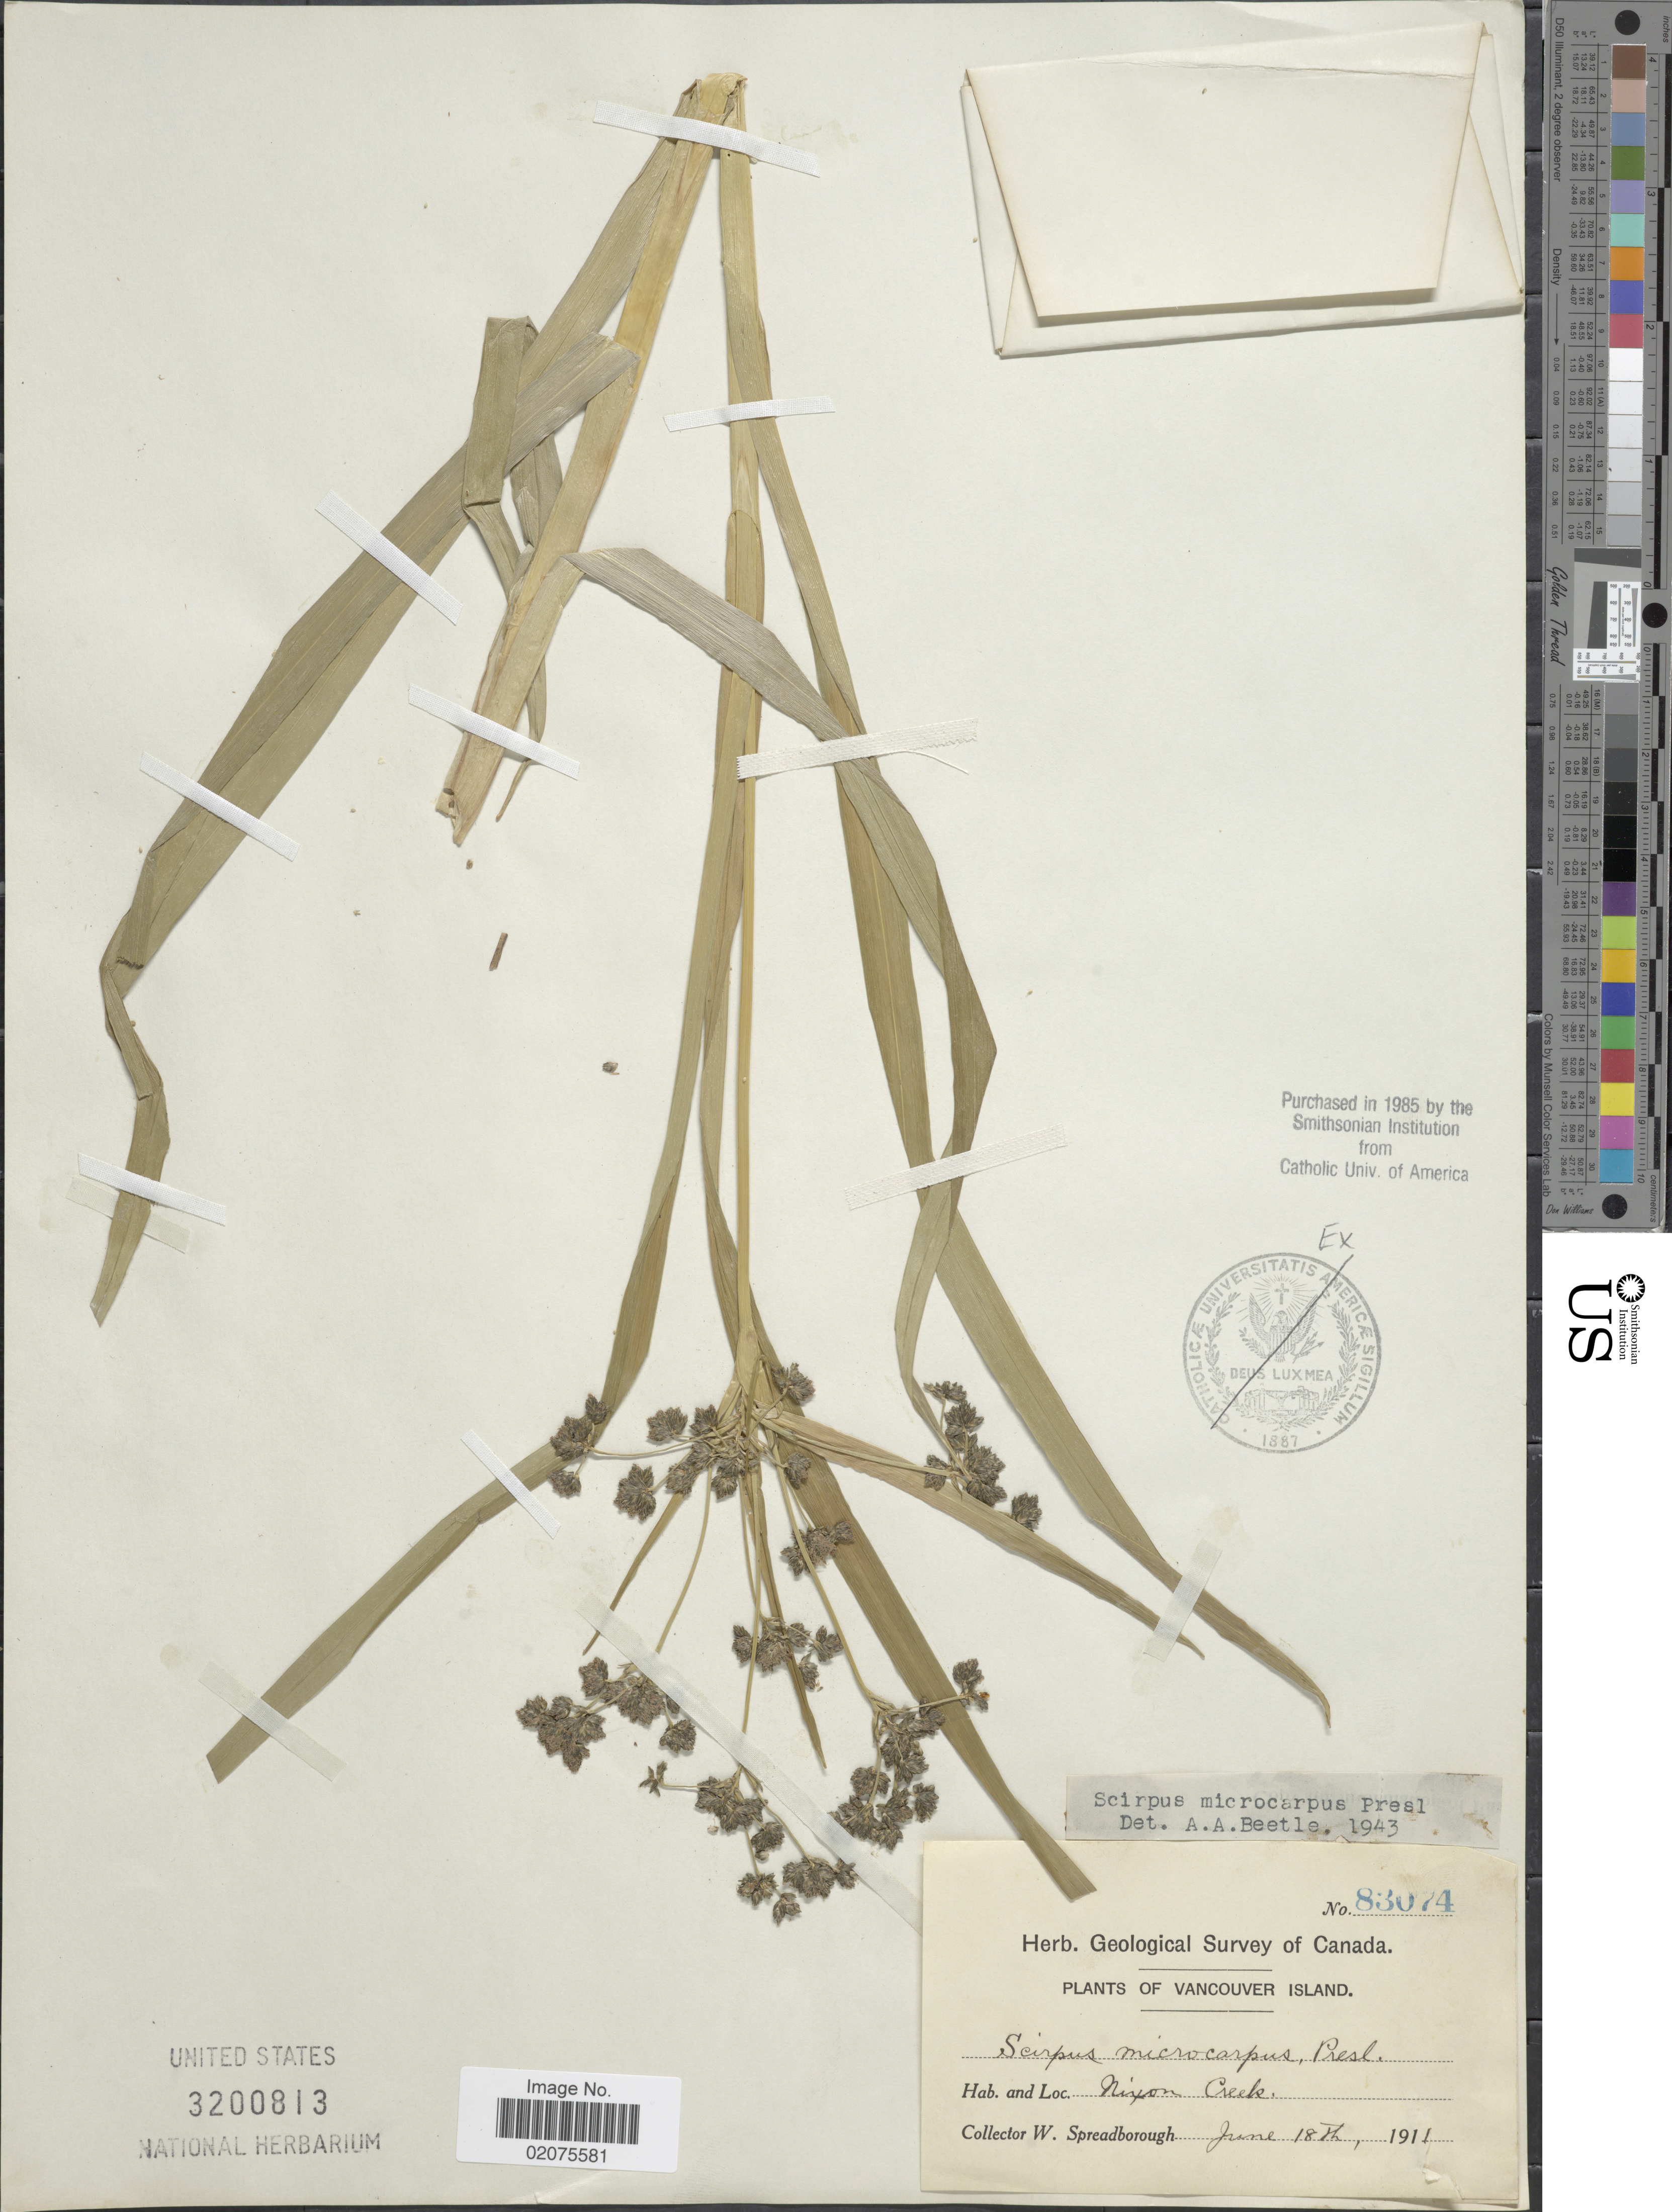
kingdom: Plantae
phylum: Tracheophyta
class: Liliopsida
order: Poales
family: Cyperaceae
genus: Scirpus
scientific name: Scirpus microcarpus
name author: J. Presl & C. Presl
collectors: W. Spreadborough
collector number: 83074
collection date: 1911-06-18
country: Canada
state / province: British Columbia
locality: Vancouver Island. Nixon Creek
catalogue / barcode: US 3200813